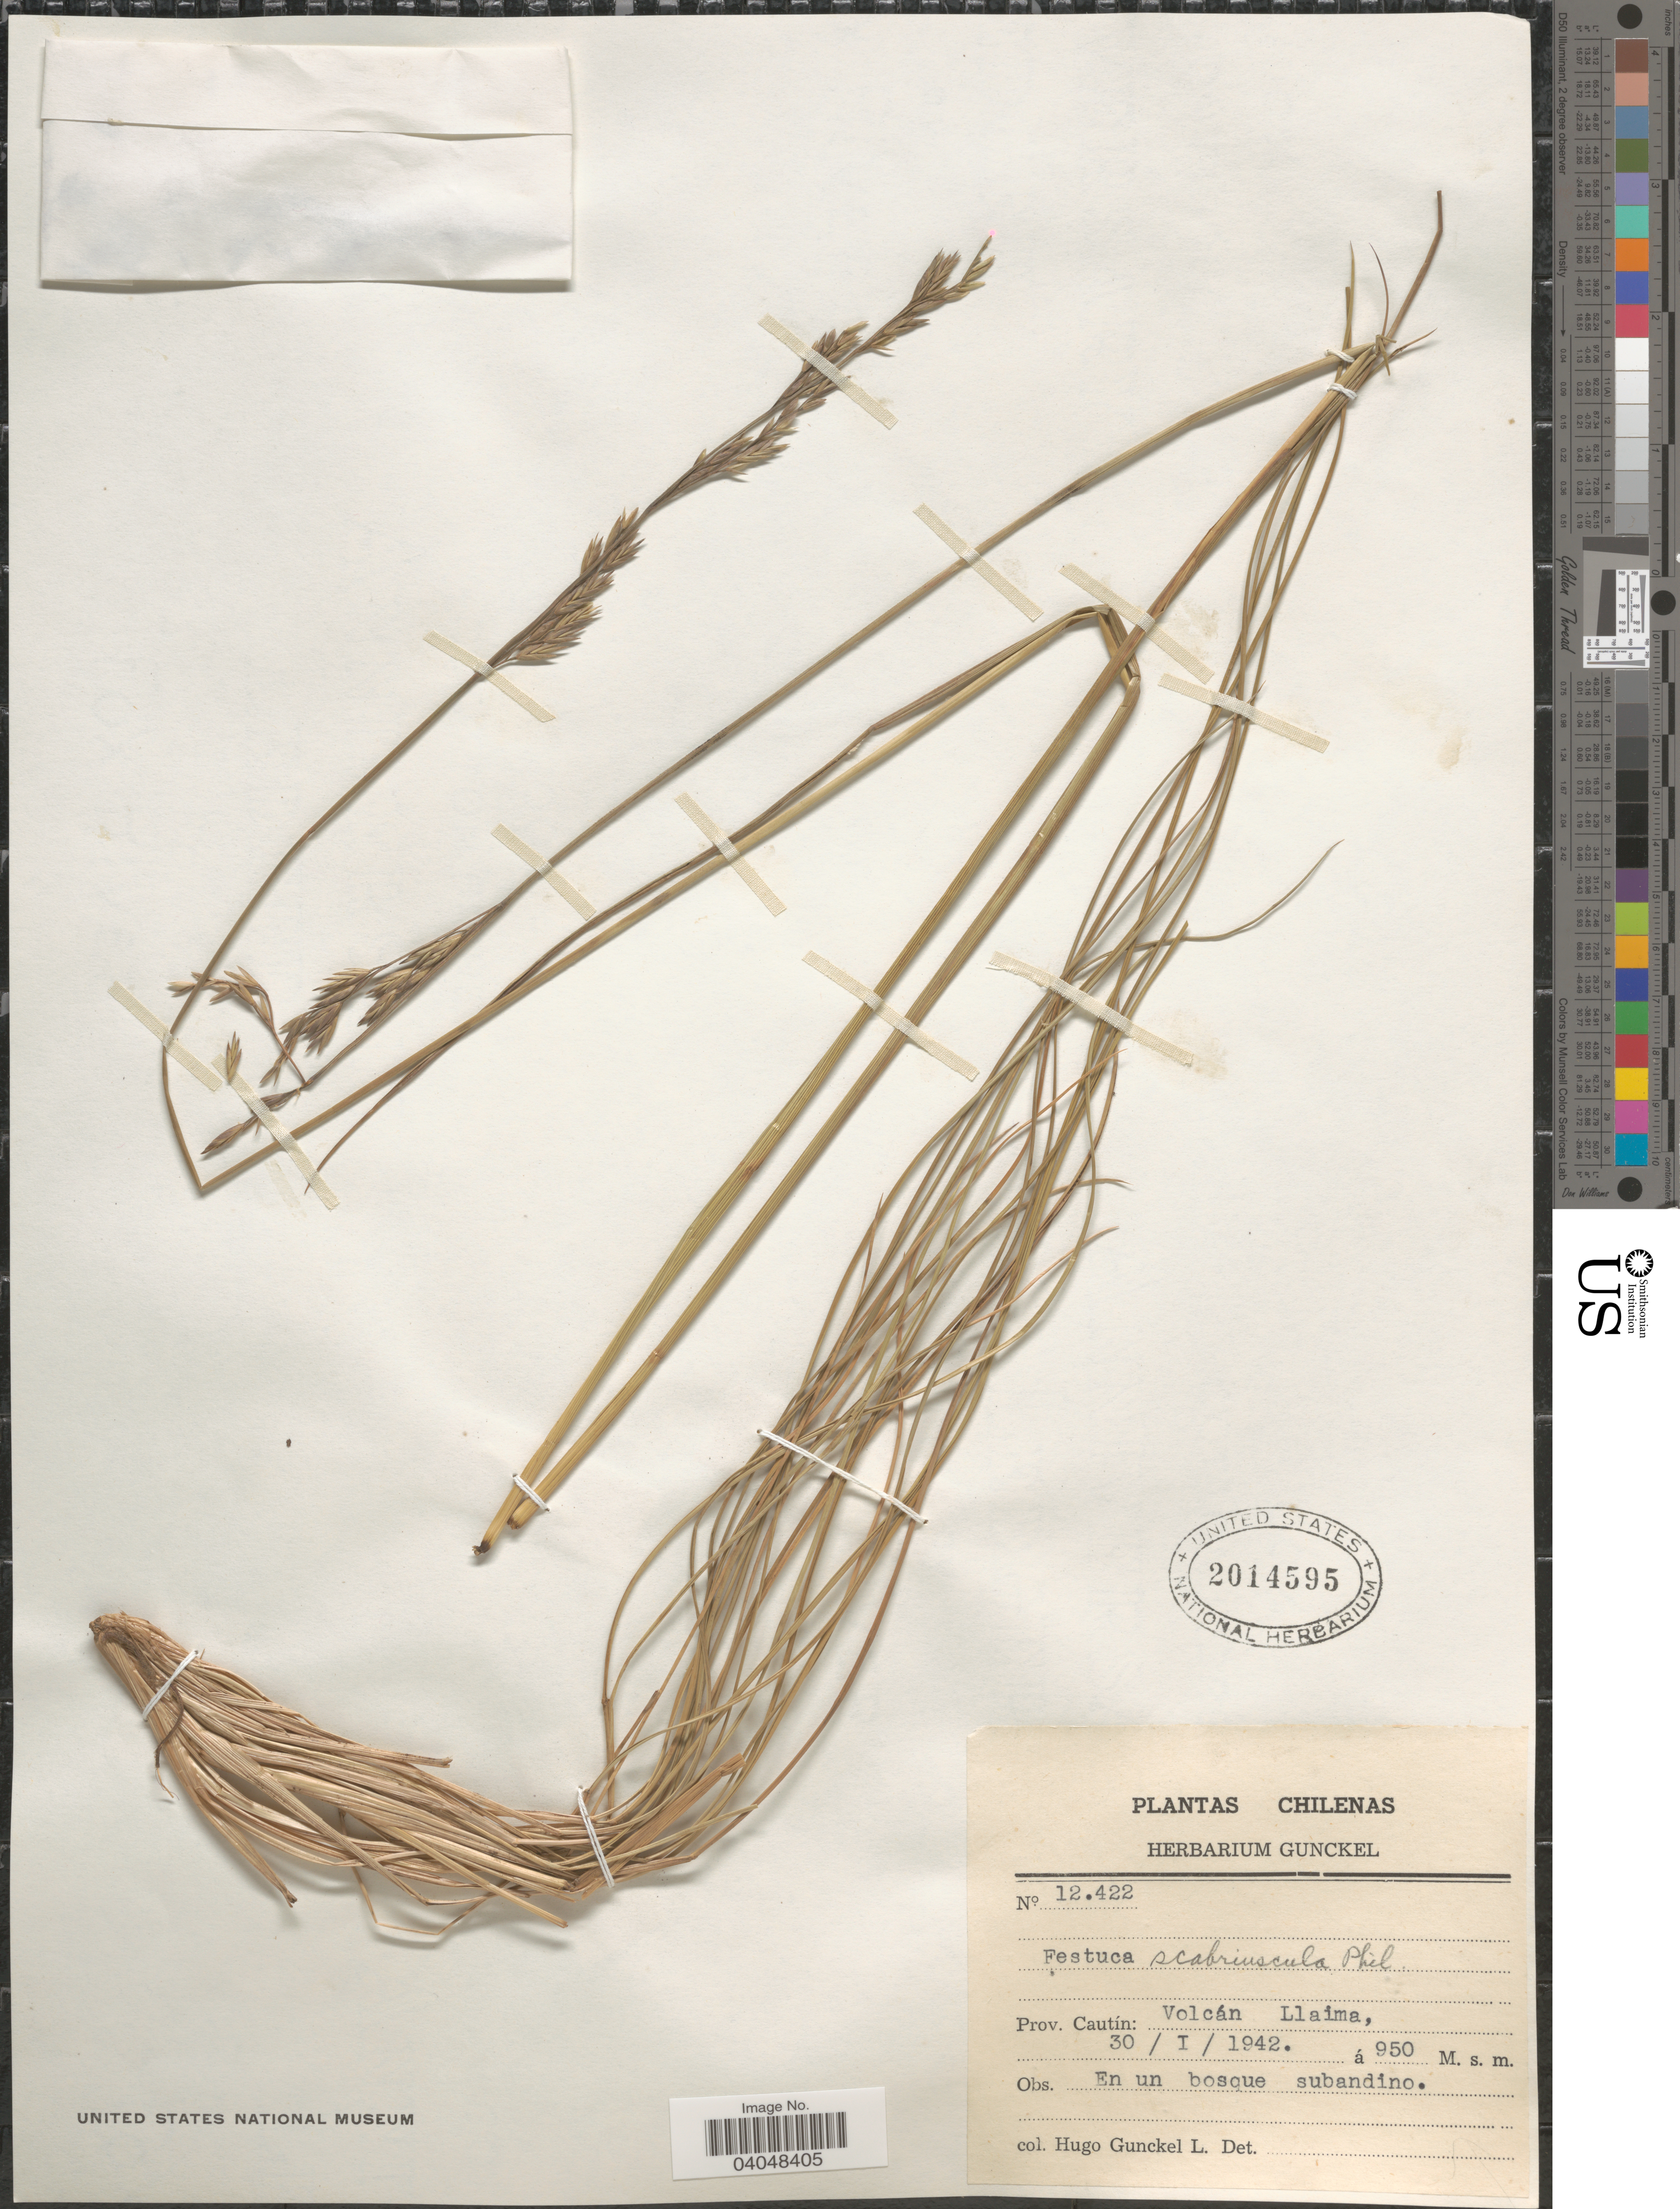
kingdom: Plantae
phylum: Tracheophyta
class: Liliopsida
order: Poales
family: Poaceae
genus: Festuca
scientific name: Festuca scabriuscula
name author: Phil.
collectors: H. Gunckel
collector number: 12422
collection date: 1942-01-30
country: Chile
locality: Prov. Cautín : Volcán Llaima.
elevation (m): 950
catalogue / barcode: US 2014595